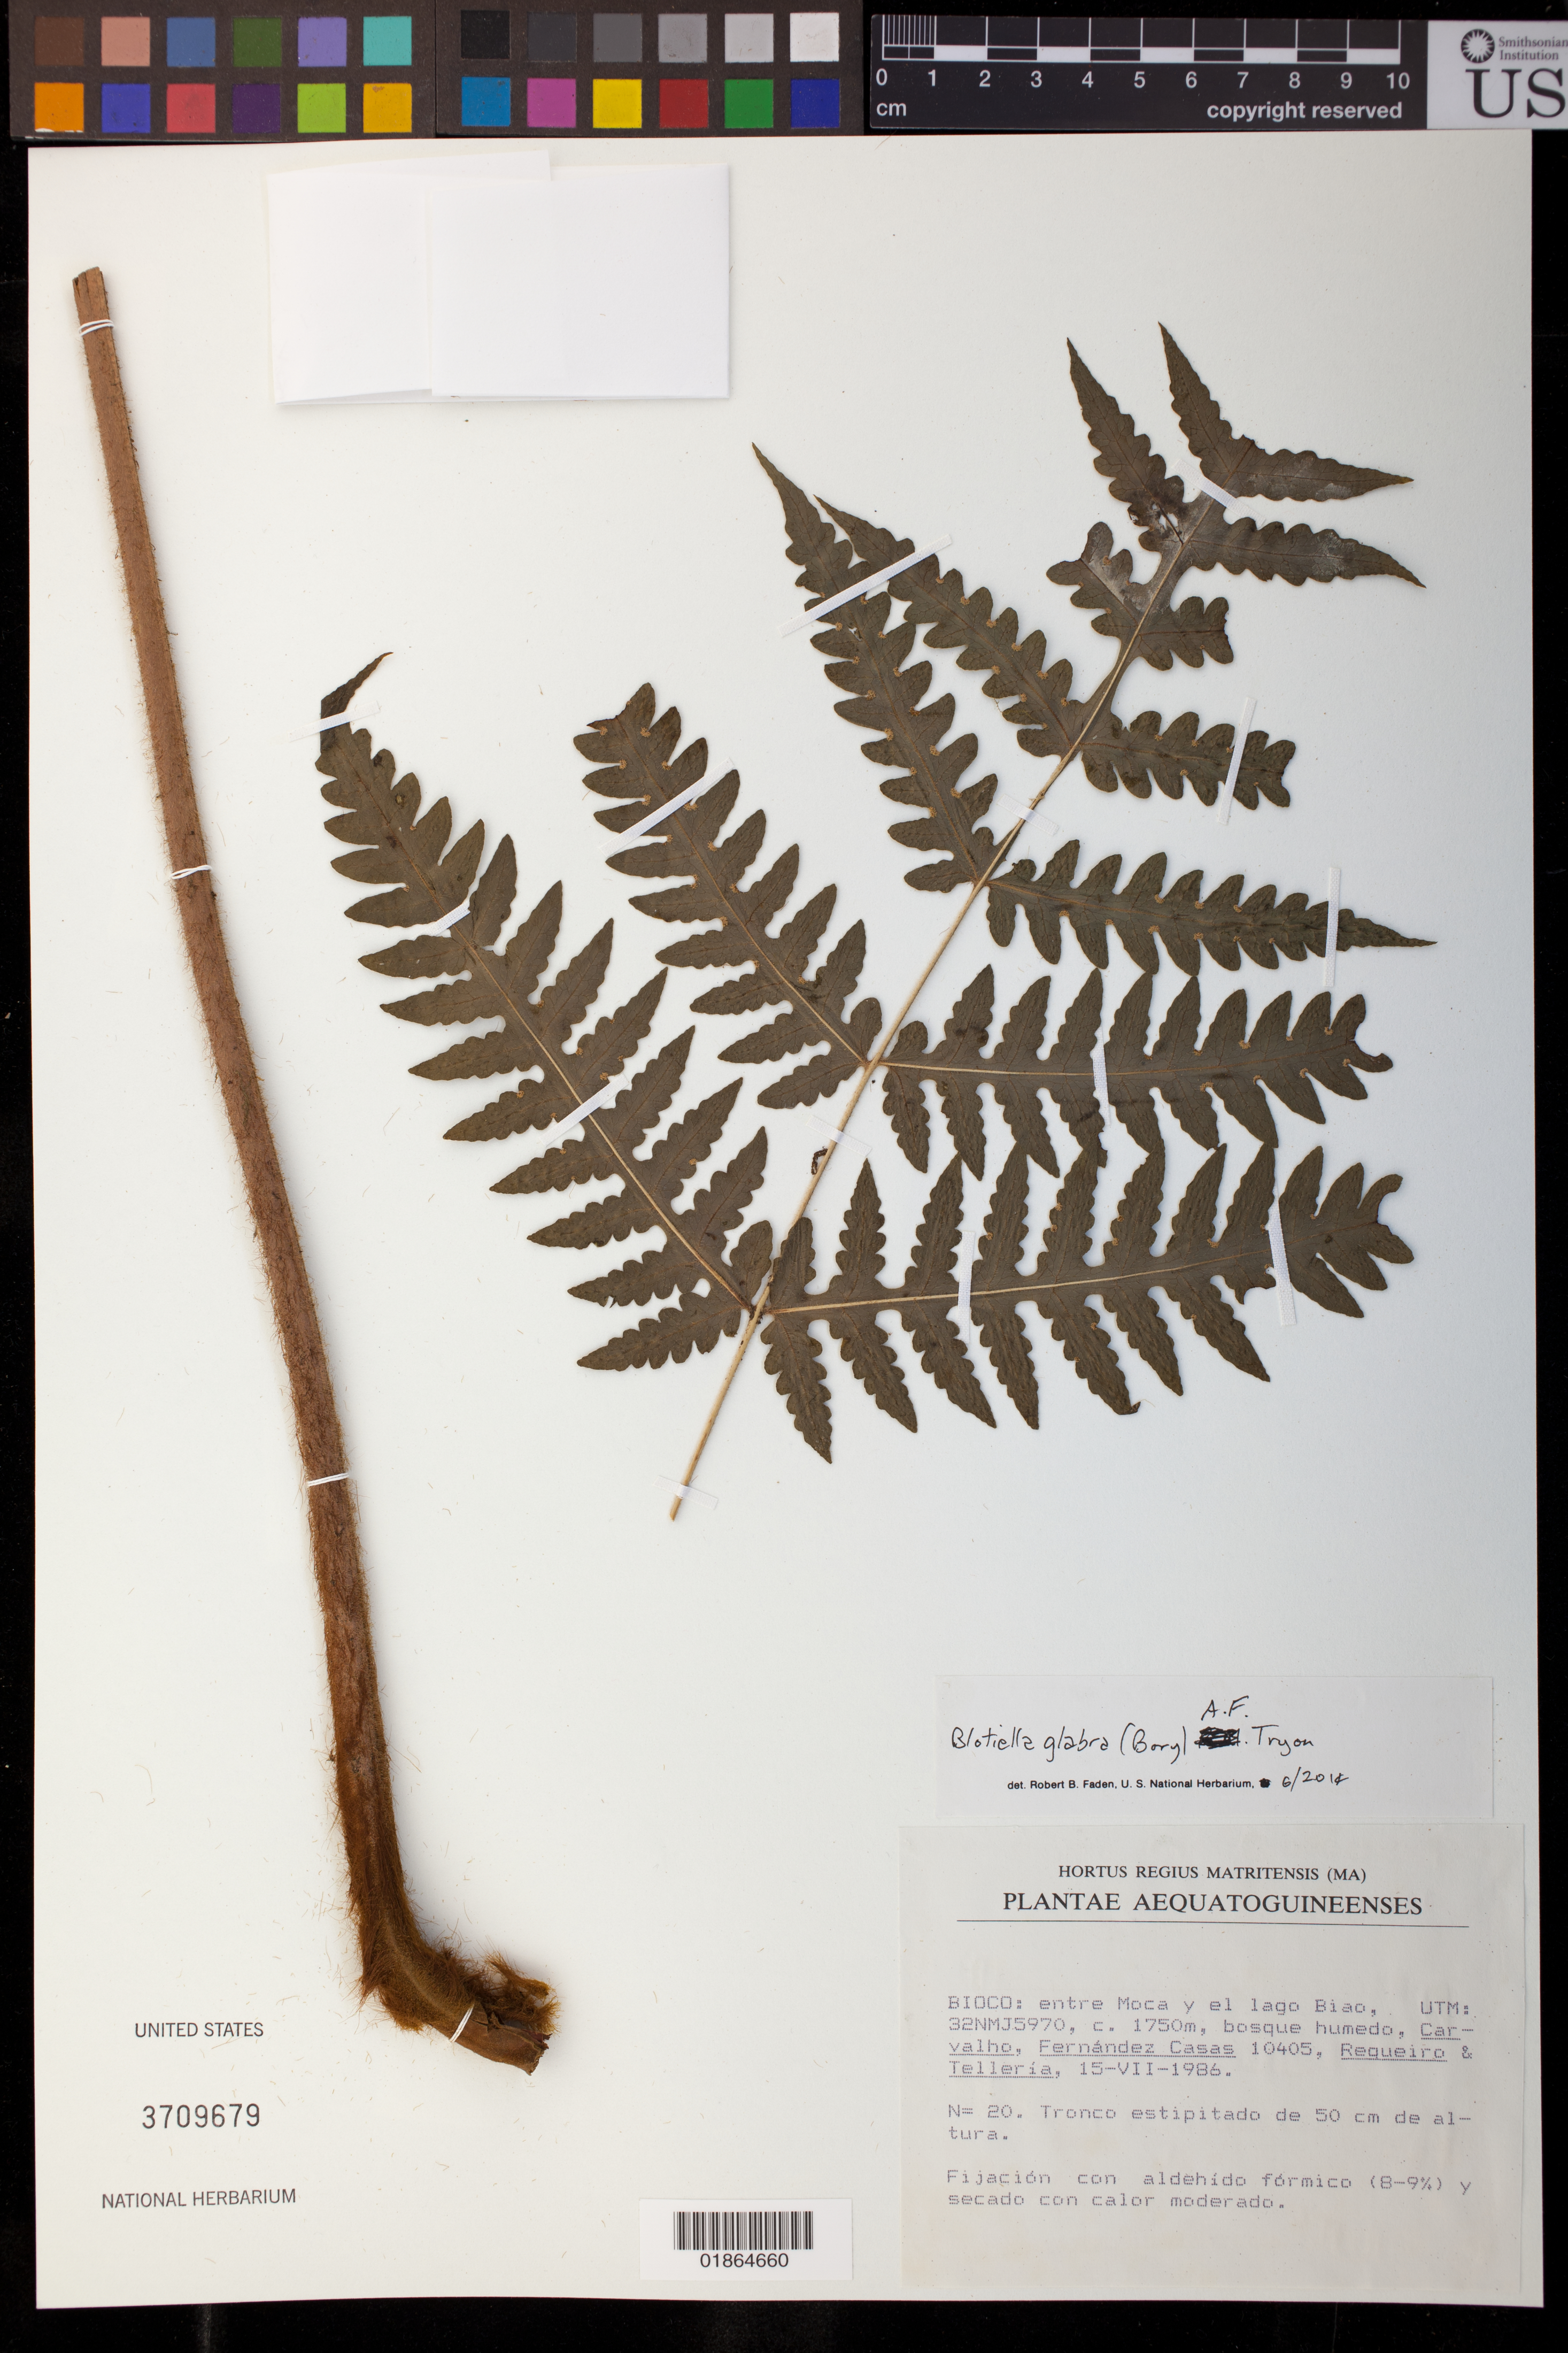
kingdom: Plantae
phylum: Tracheophyta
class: Polypodiopsida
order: Polypodiales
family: Dennstaedtiaceae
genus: Blotiella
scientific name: Blotiella glabra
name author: (Bory) R.M. Tryon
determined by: Faden, Robert B., (US), Smithsonian Institution - National Museum of Natural History (UNITED STATES)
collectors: Carvalho, --, F. Casas, Requeiro, -- & -. Telleria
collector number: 10405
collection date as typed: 15-VII-1986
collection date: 1986-07-15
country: Equatorial Guinea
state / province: Bioko Norte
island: Bioko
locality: entre Moca y el lago Biao, UTM:32NMJ5970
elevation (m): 1750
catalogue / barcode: US 3709679